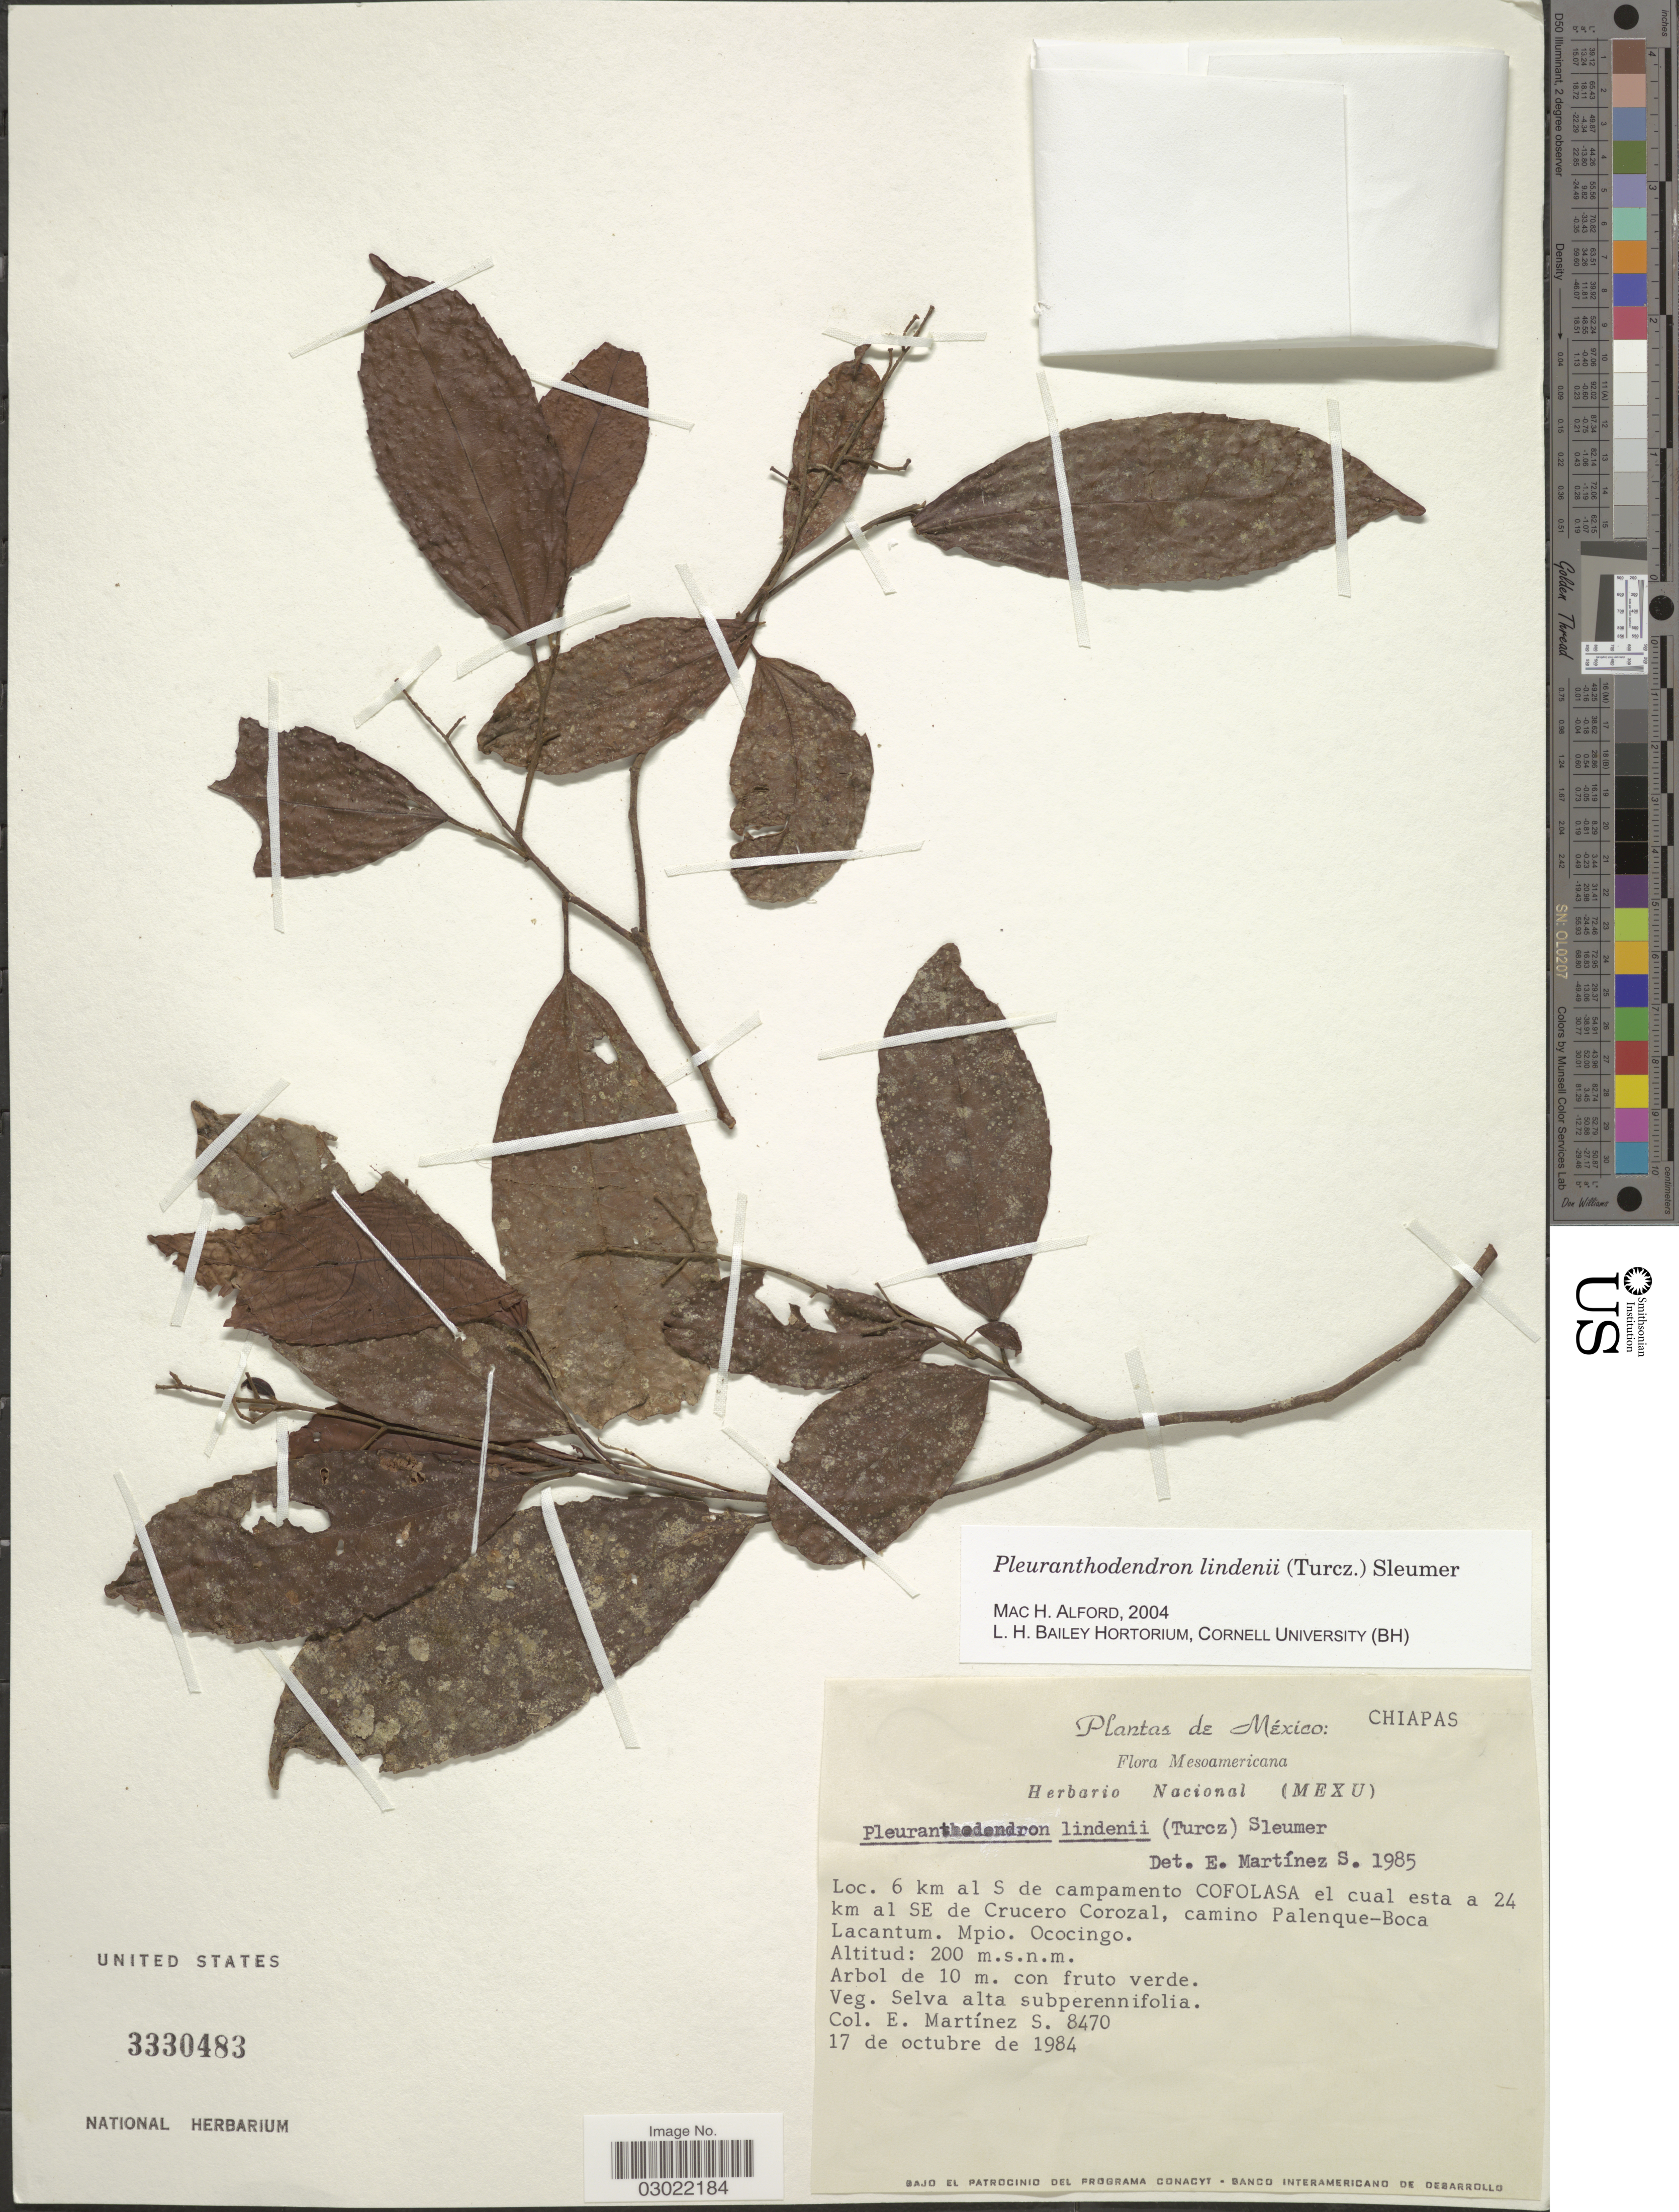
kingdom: Plantae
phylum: Tracheophyta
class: Magnoliopsida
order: Malpighiales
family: Salicaceae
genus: Pleuranthodendron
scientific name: Pleuranthodendron lindenii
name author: (Turcz.) Sleumer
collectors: E. M. Martínez S.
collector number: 8470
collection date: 1984-10-17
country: Mexico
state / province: Chiapas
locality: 6 km al S de campamento COFOLASA el cual esta a 24 km al SE de Crucero Corozal, camino Palenque-Boca Lacantum. Mpio. Ococingo.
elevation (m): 200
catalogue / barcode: US 3330483